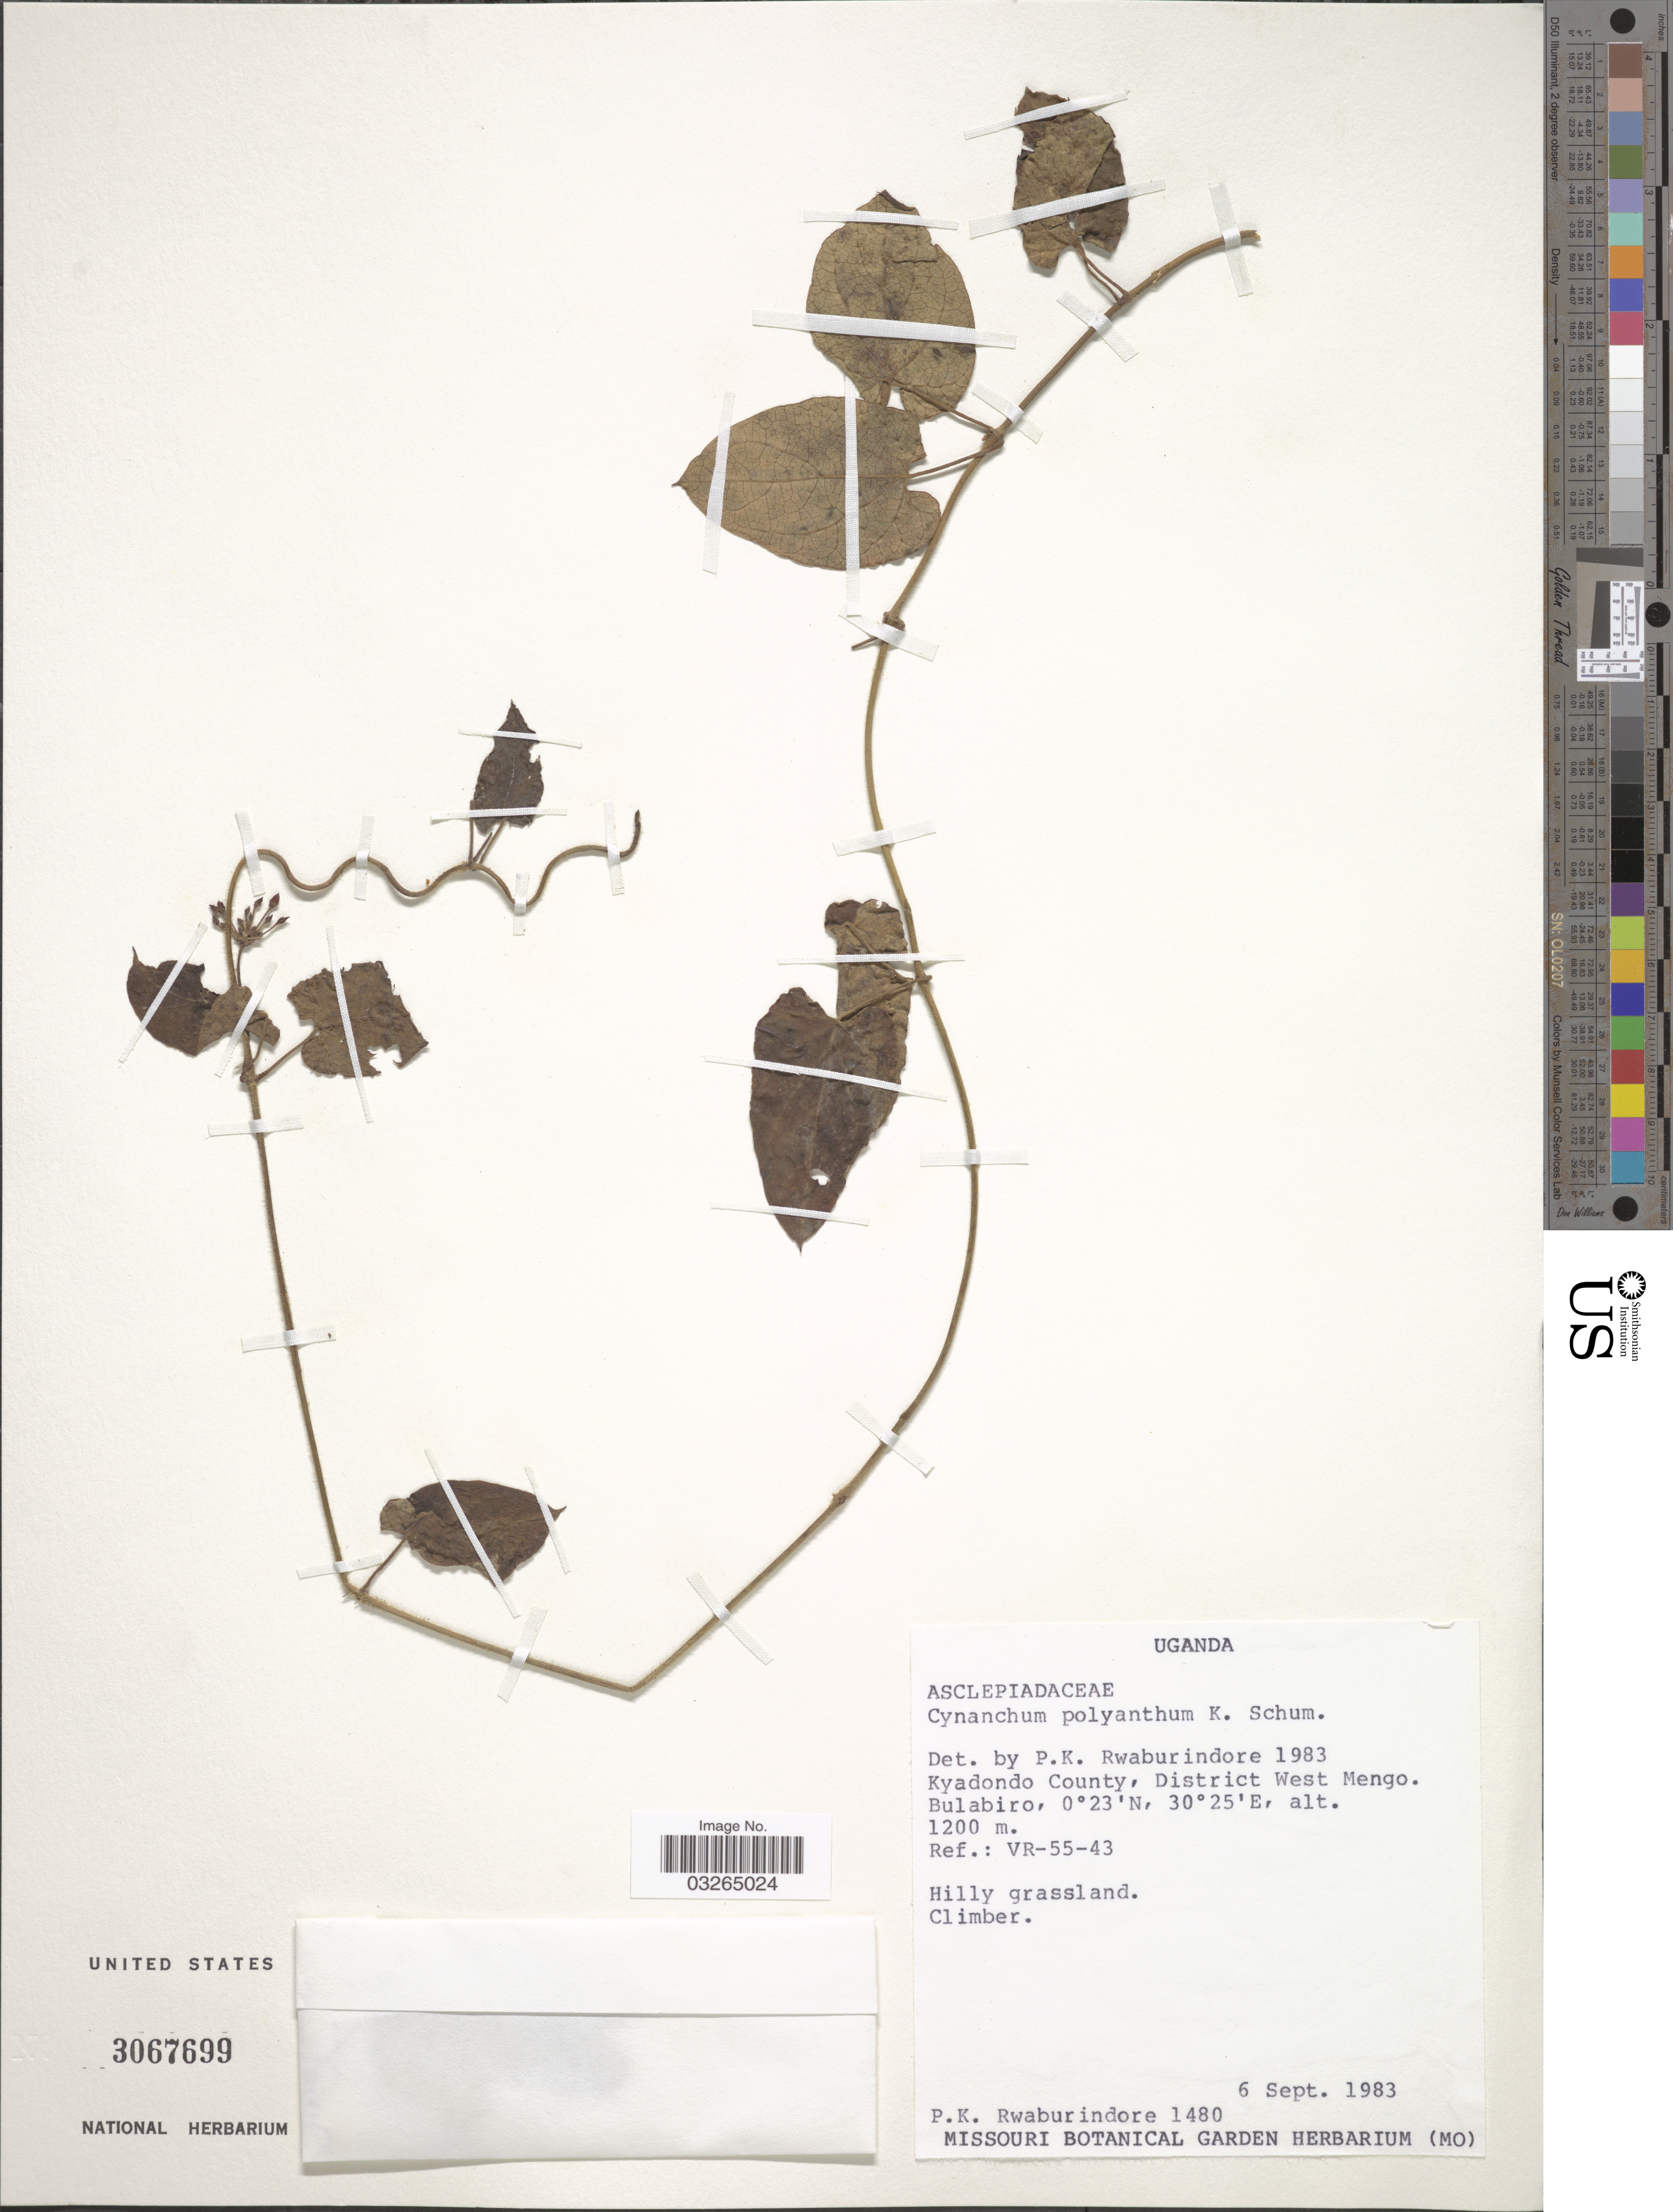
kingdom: Plantae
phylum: Tracheophyta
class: Magnoliopsida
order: Gentianales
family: Apocynaceae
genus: Cynanchum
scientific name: Cynanchum polyanthum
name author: K. Schum.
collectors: P. Rwaburindore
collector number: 1480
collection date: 1983-09-06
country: Uganda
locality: Kyadondo County, District West Mengo. Bulabiro. Ref.: VR-55-43.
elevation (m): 1200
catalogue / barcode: US 3067699